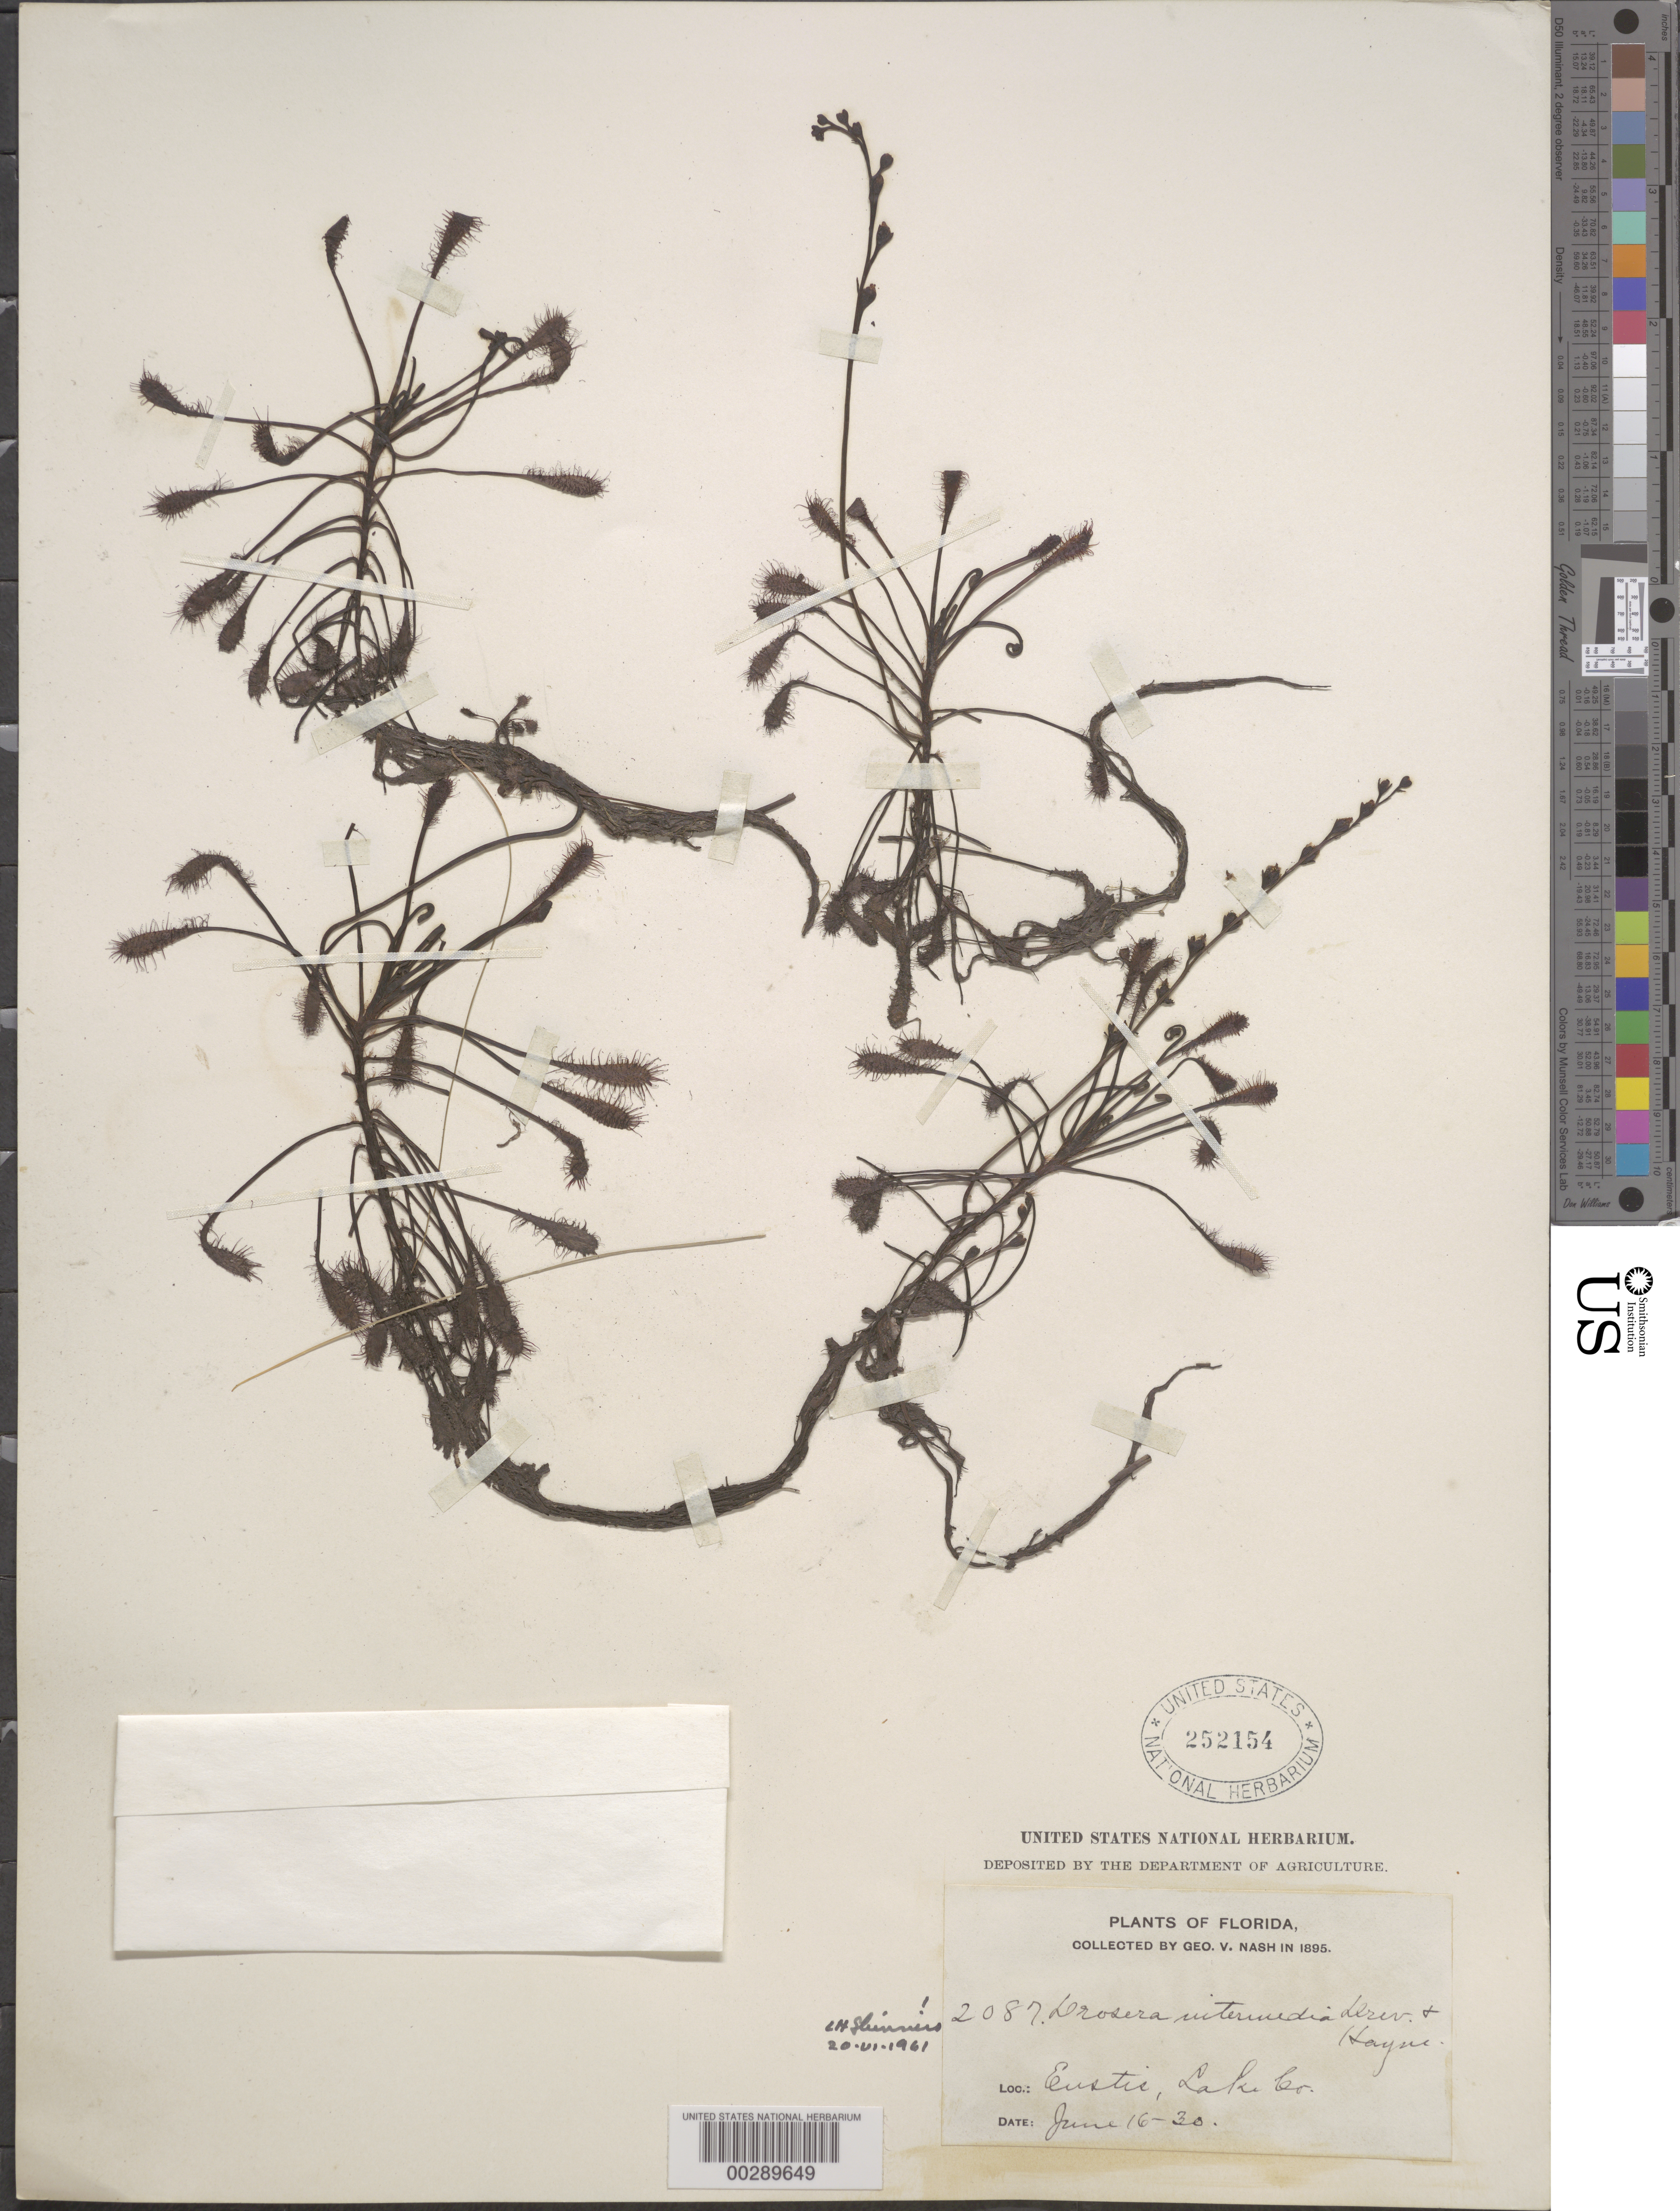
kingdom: Plantae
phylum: Tracheophyta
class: Magnoliopsida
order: Caryophyllales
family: Droseraceae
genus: Drosera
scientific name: Drosera intermedia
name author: Hayne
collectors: G. V. Nash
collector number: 2087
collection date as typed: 16 Jun 1930 to 30 Jun 1930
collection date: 1895-06-16/1895-06-30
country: United States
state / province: Florida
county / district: Lake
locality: Eustis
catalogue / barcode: US 252154